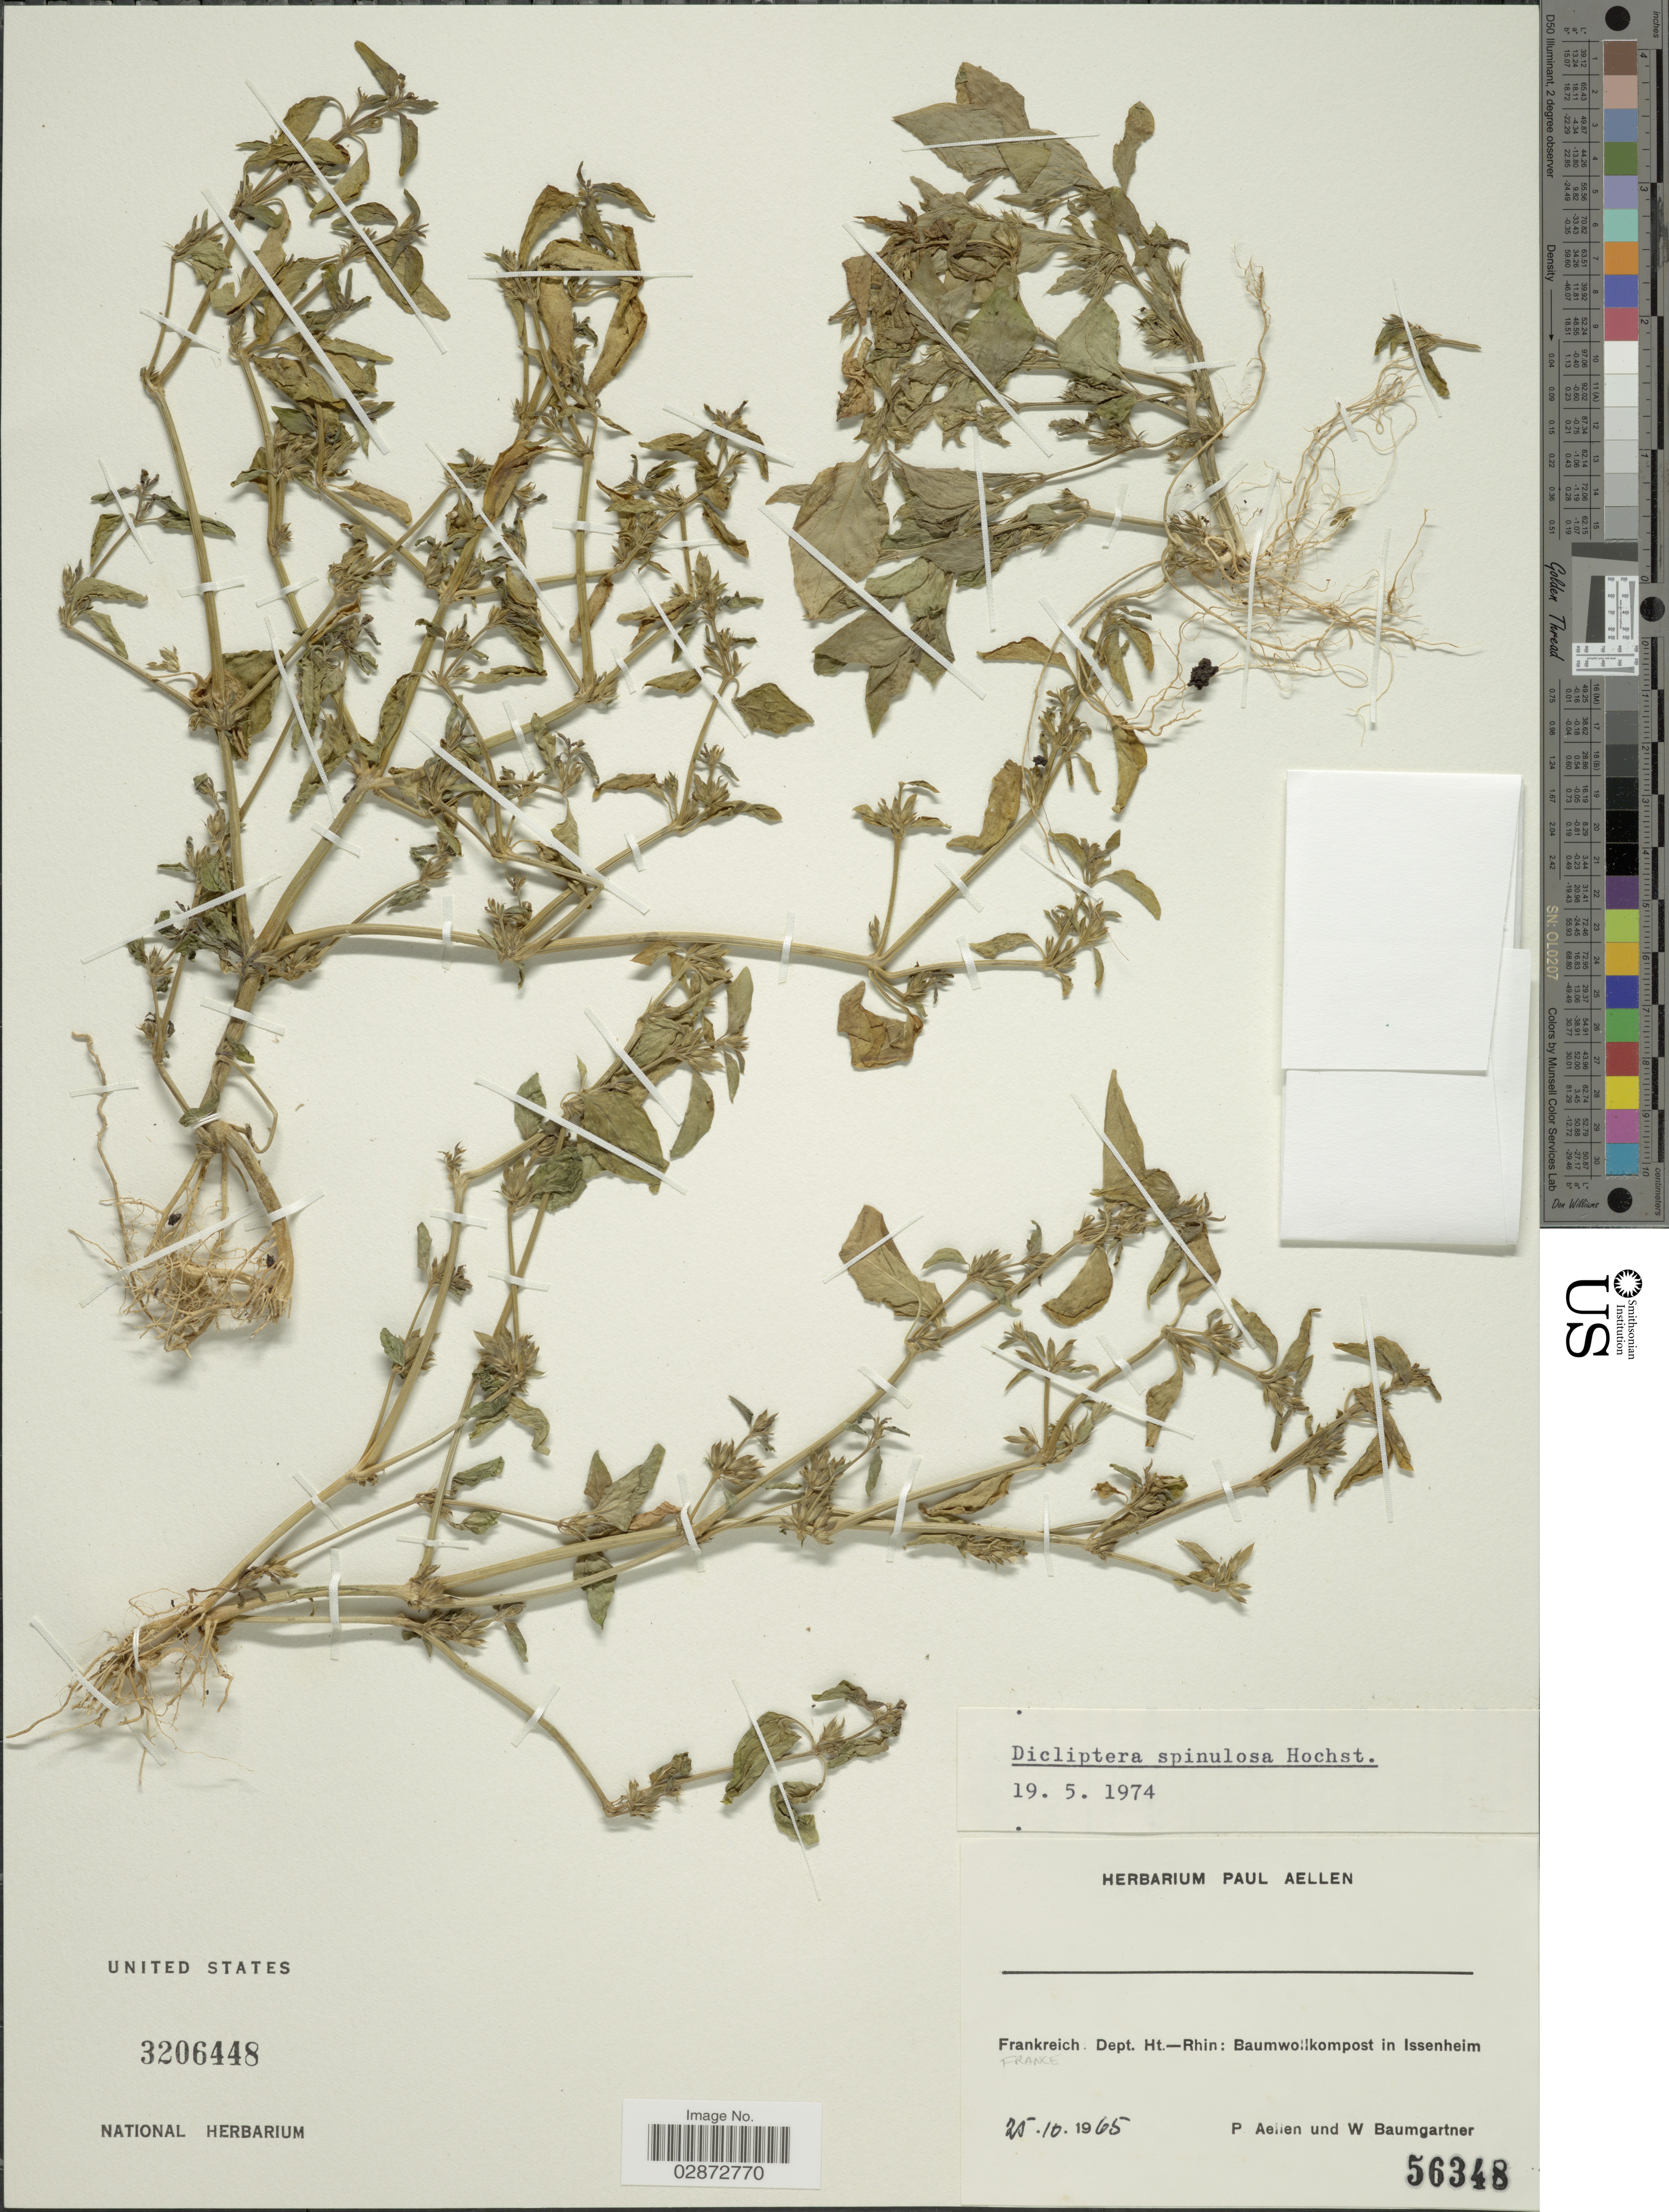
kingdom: Plantae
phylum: Tracheophyta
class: Magnoliopsida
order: Lamiales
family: Acanthaceae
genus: Dicliptera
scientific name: Dicliptera spinulosa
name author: Hochst. ex K. Balkwill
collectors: P. Aellen & W. Baumgartner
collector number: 56348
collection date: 1965-10-25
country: France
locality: Frankreich: Dept. Ht.-Rhin: Baumwollkompost in Issenheim.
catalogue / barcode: US 3206448